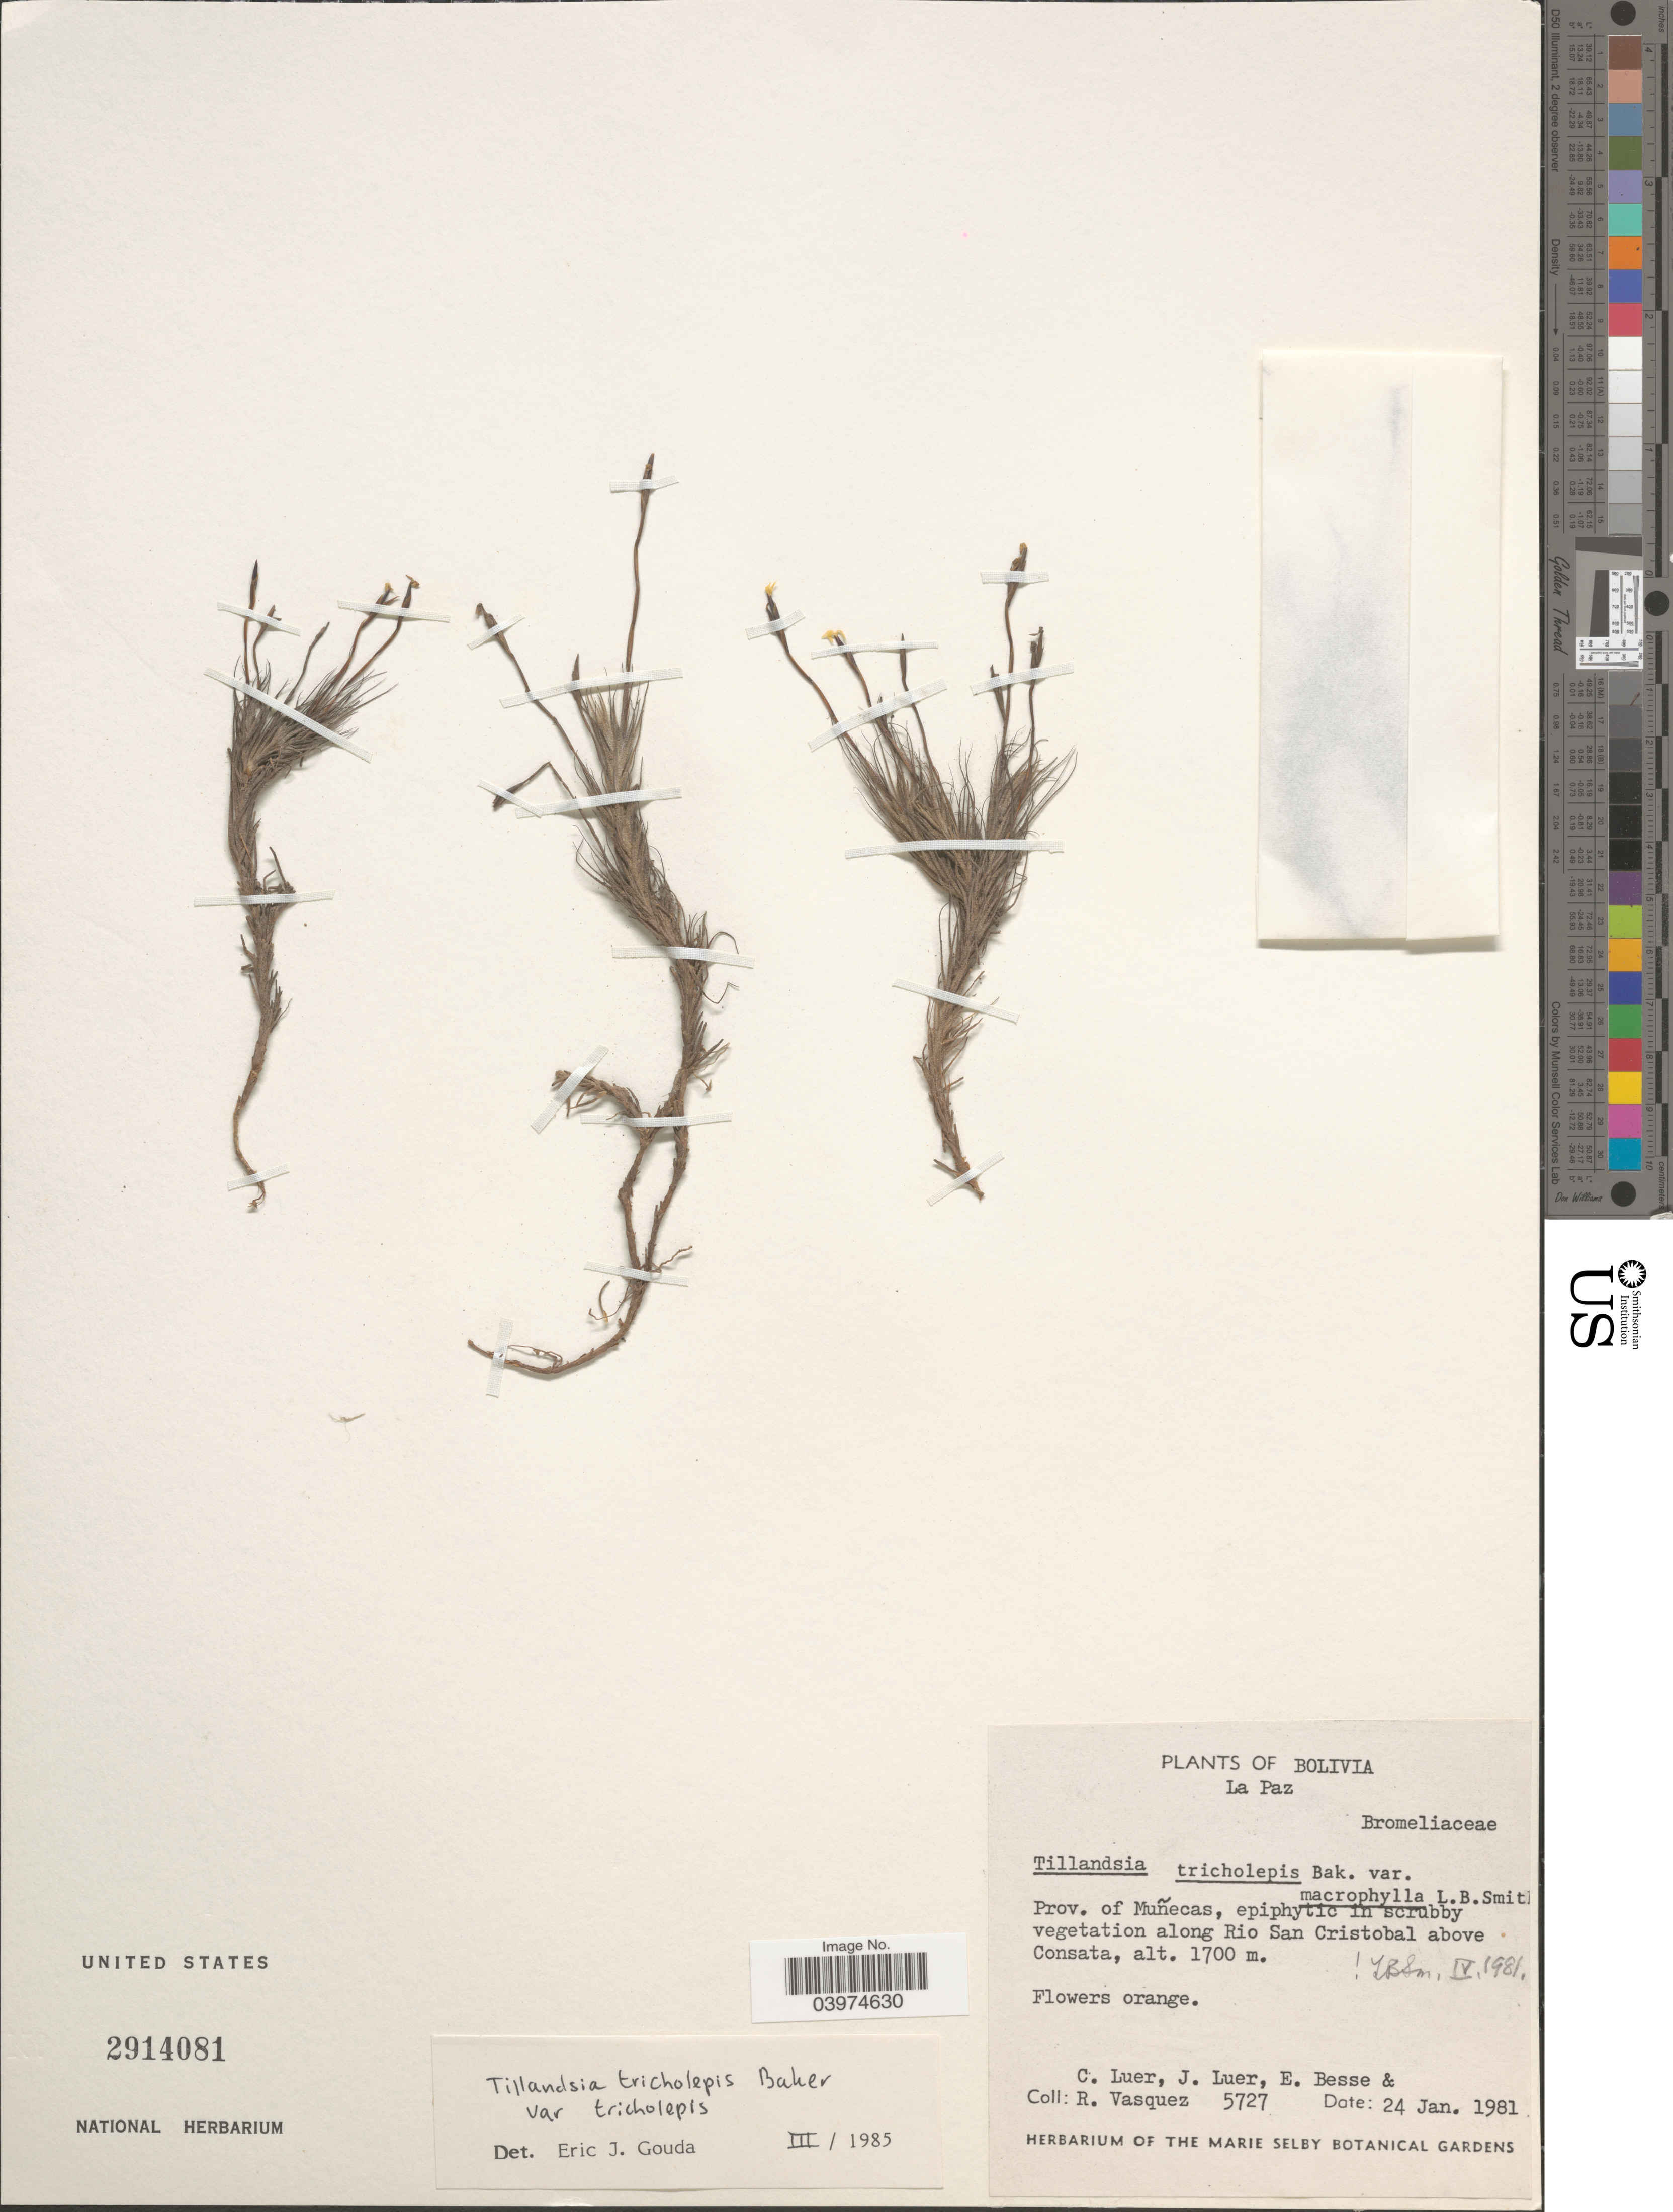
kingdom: Plantae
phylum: Tracheophyta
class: Liliopsida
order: Poales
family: Bromeliaceae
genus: Tillandsia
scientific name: Tillandsia tricholepis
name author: Baker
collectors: C. Luer, J. P. Luer, Libby Besse & R. Vasquez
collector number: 5727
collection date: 1981-01-24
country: Bolivia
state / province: La Paz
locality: Prov. of Muñecas, epiphytic in scrubby vegetation along Rio San Cristobal above Consata.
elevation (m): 1700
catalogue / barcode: US 2914081